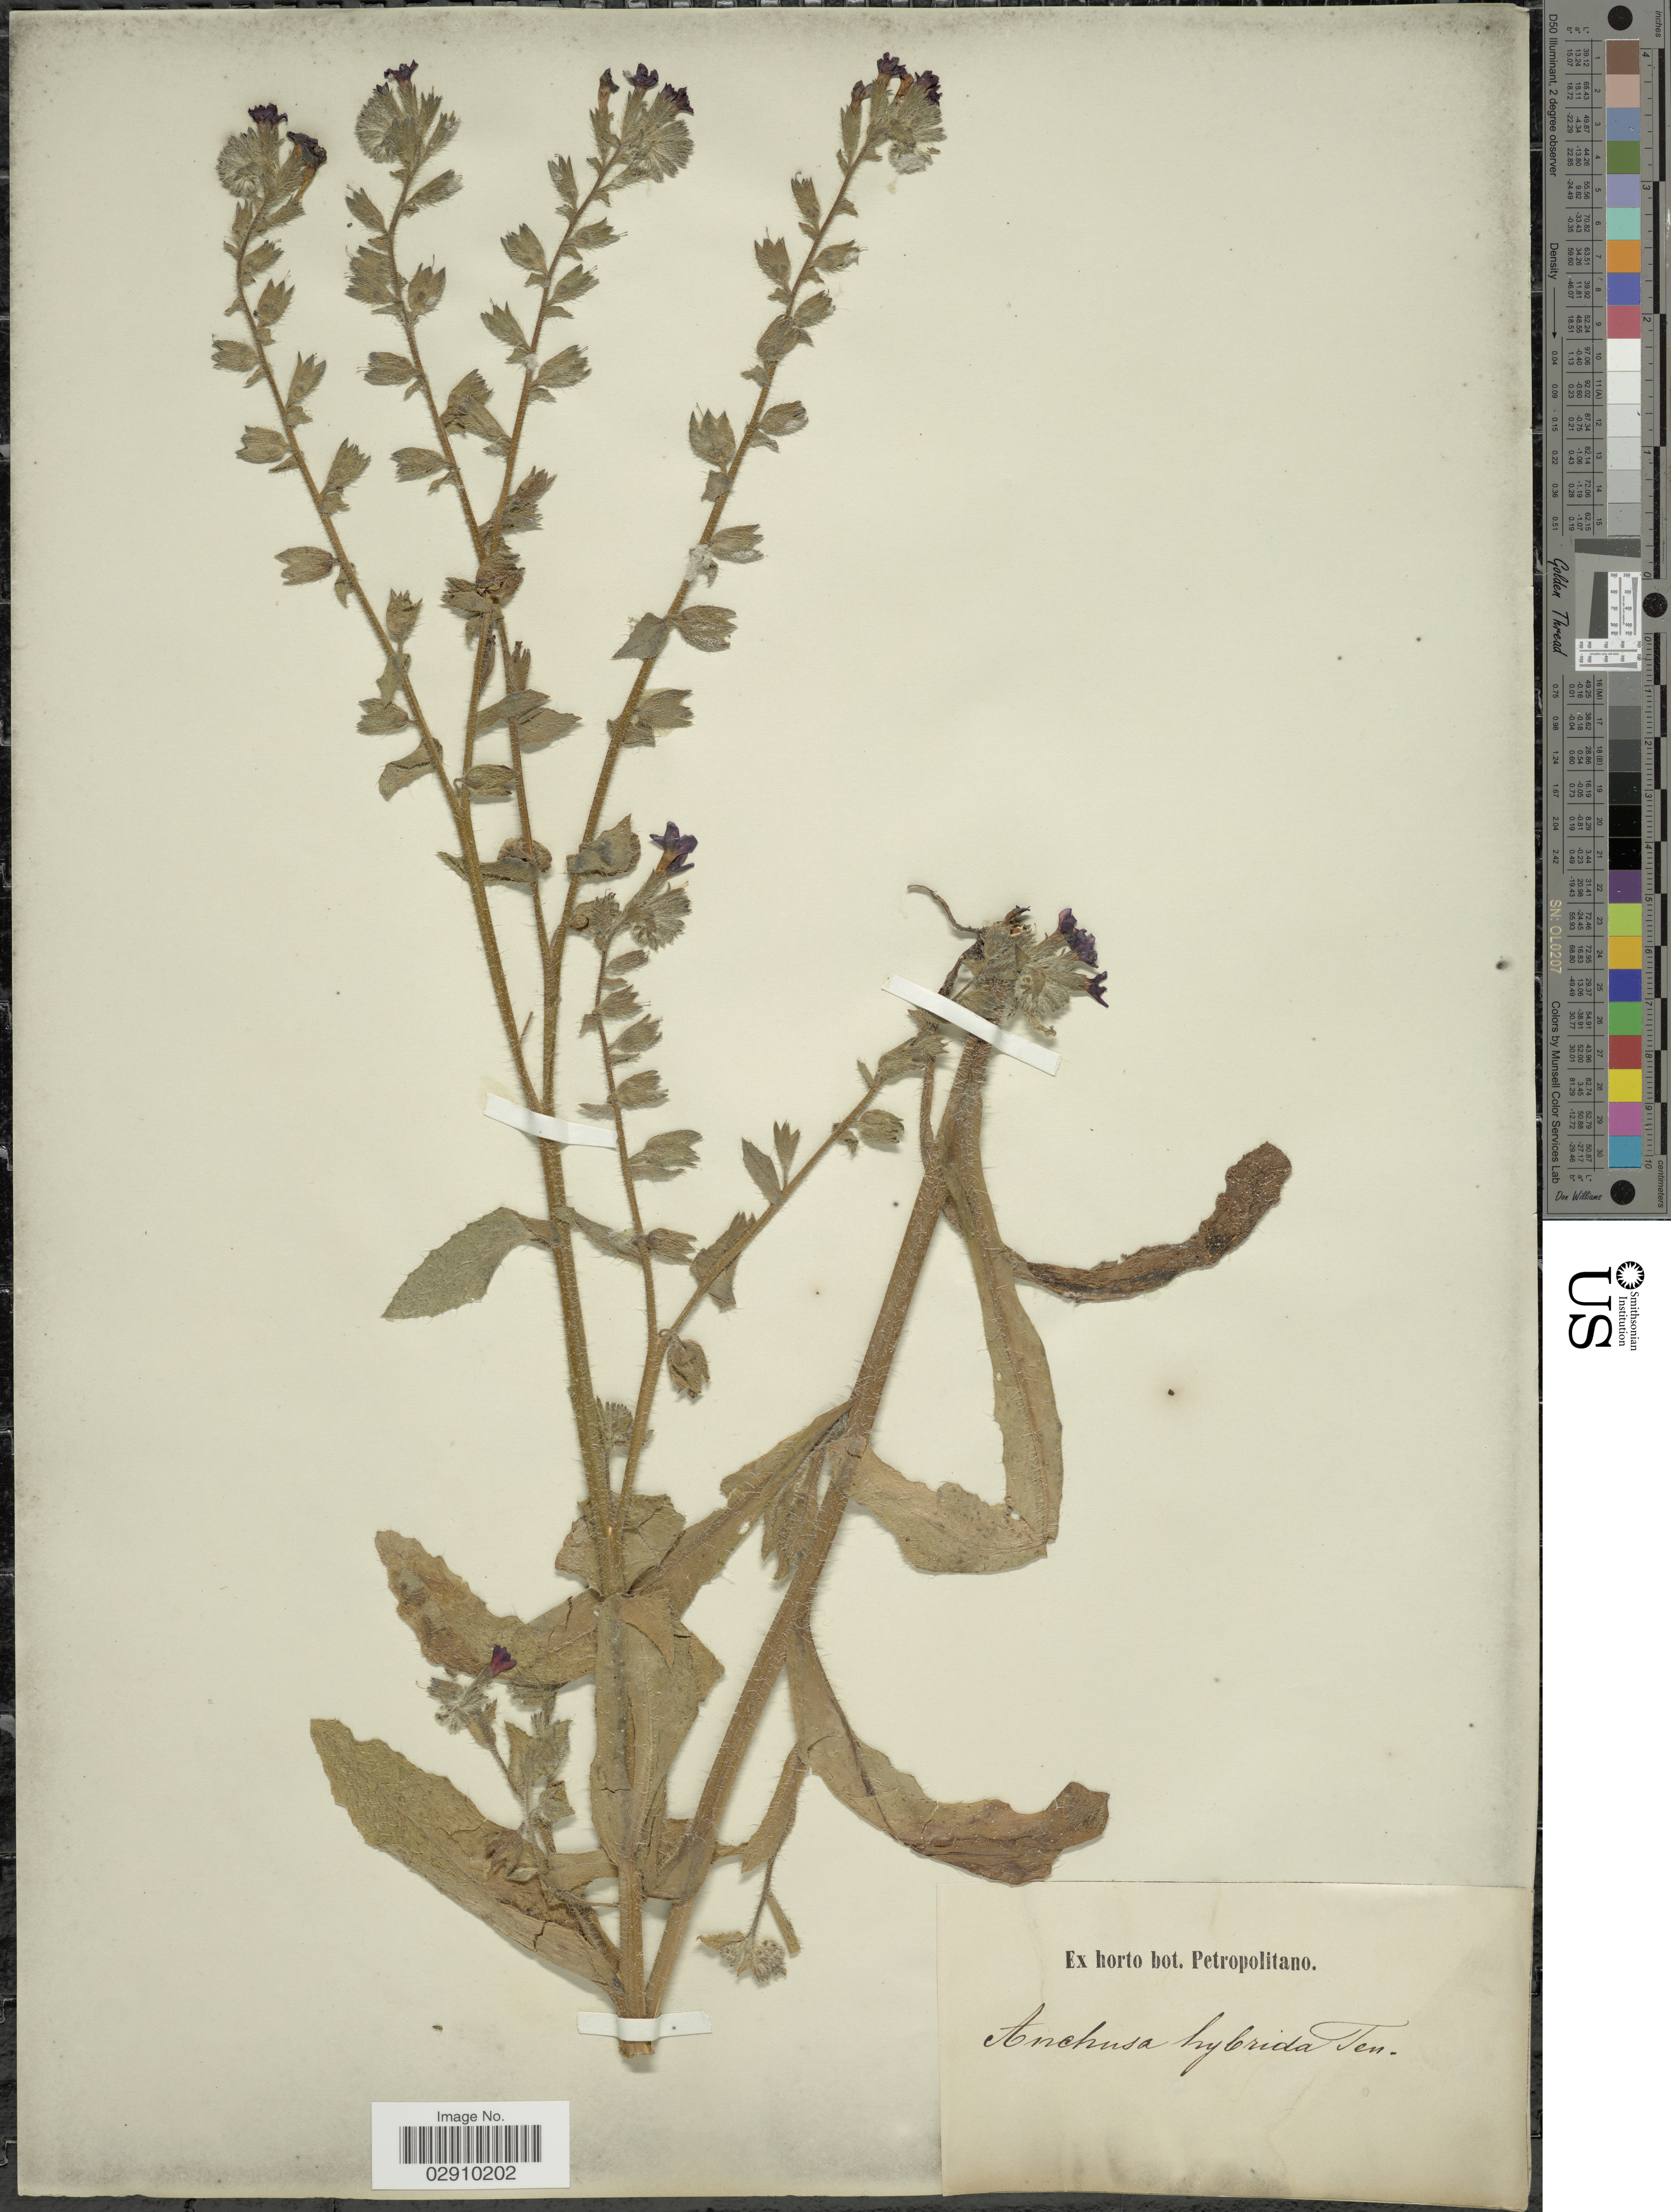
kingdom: Plantae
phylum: Tracheophyta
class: Magnoliopsida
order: Boraginales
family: Boraginaceae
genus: Anchusa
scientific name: Anchusa hybrida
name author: Ten.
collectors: ex Horto Bot. Petropolitano